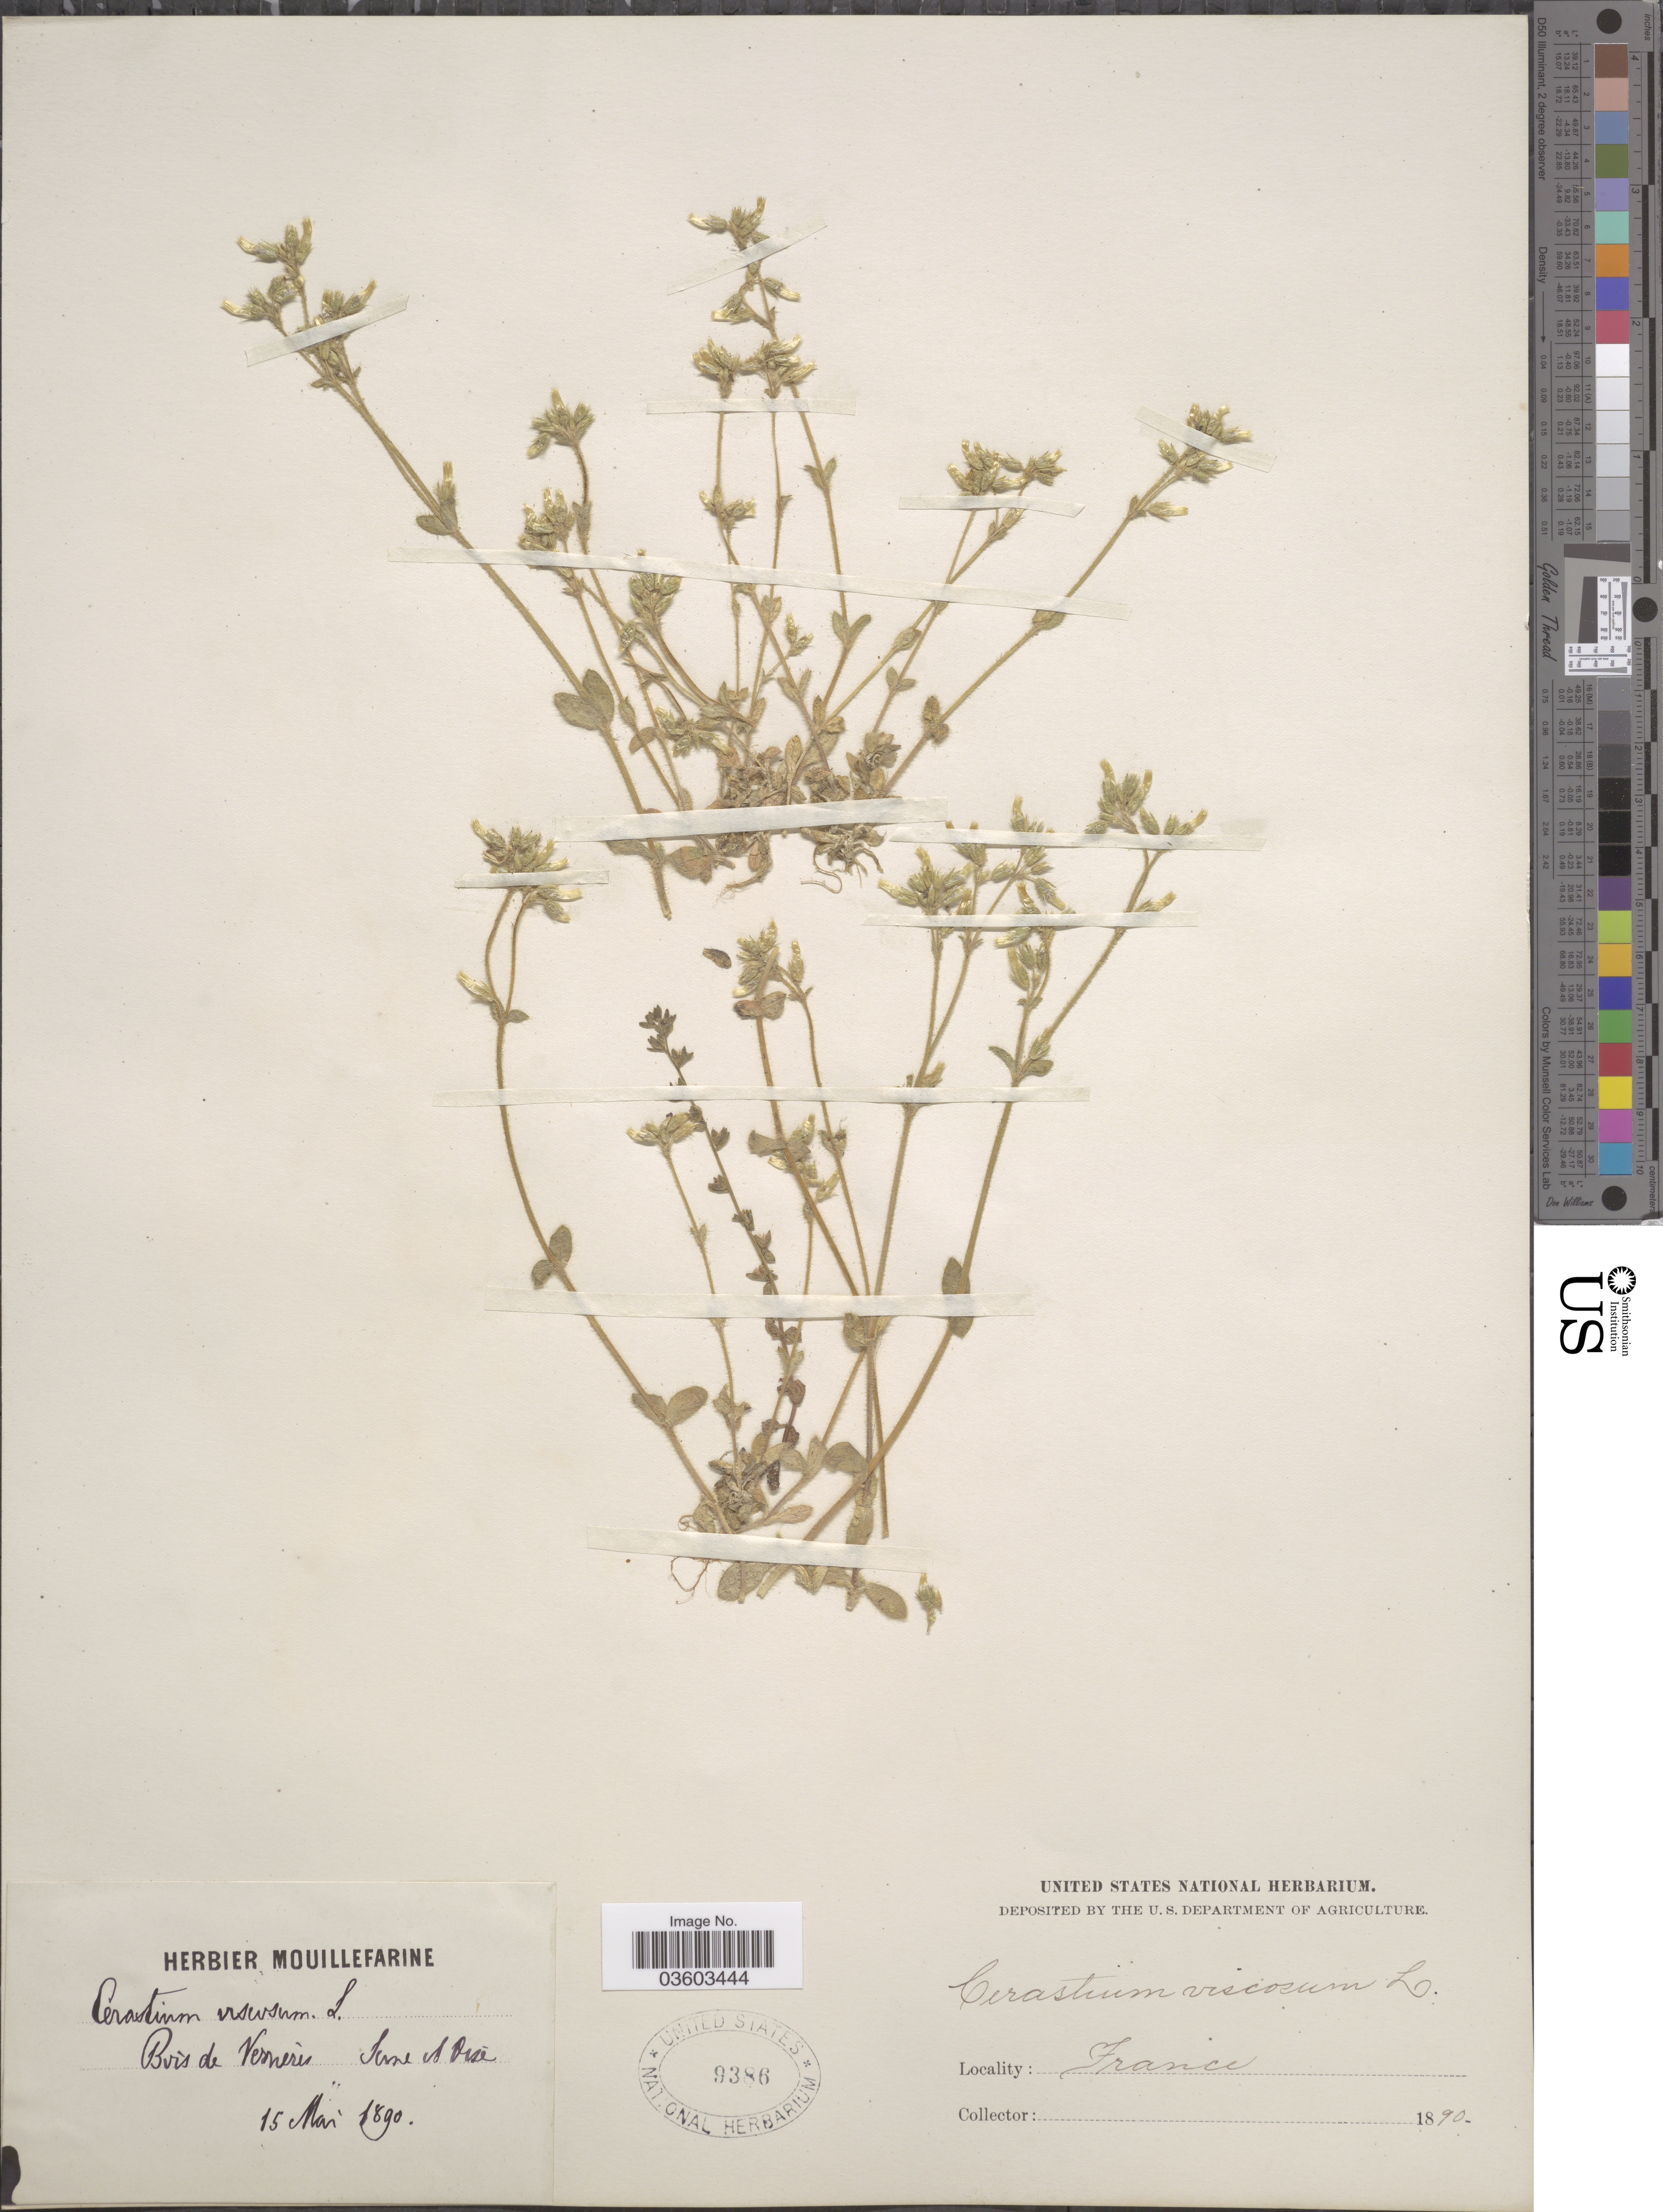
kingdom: Plantae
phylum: Tracheophyta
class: Magnoliopsida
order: Caryophyllales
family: Caryophyllaceae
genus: Cerastium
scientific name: Cerastium viscosum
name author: L.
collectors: ex herb. Mouillefarine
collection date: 1890-05-15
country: France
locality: Bois de Verriére, Seine et Oise.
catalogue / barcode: US 9386